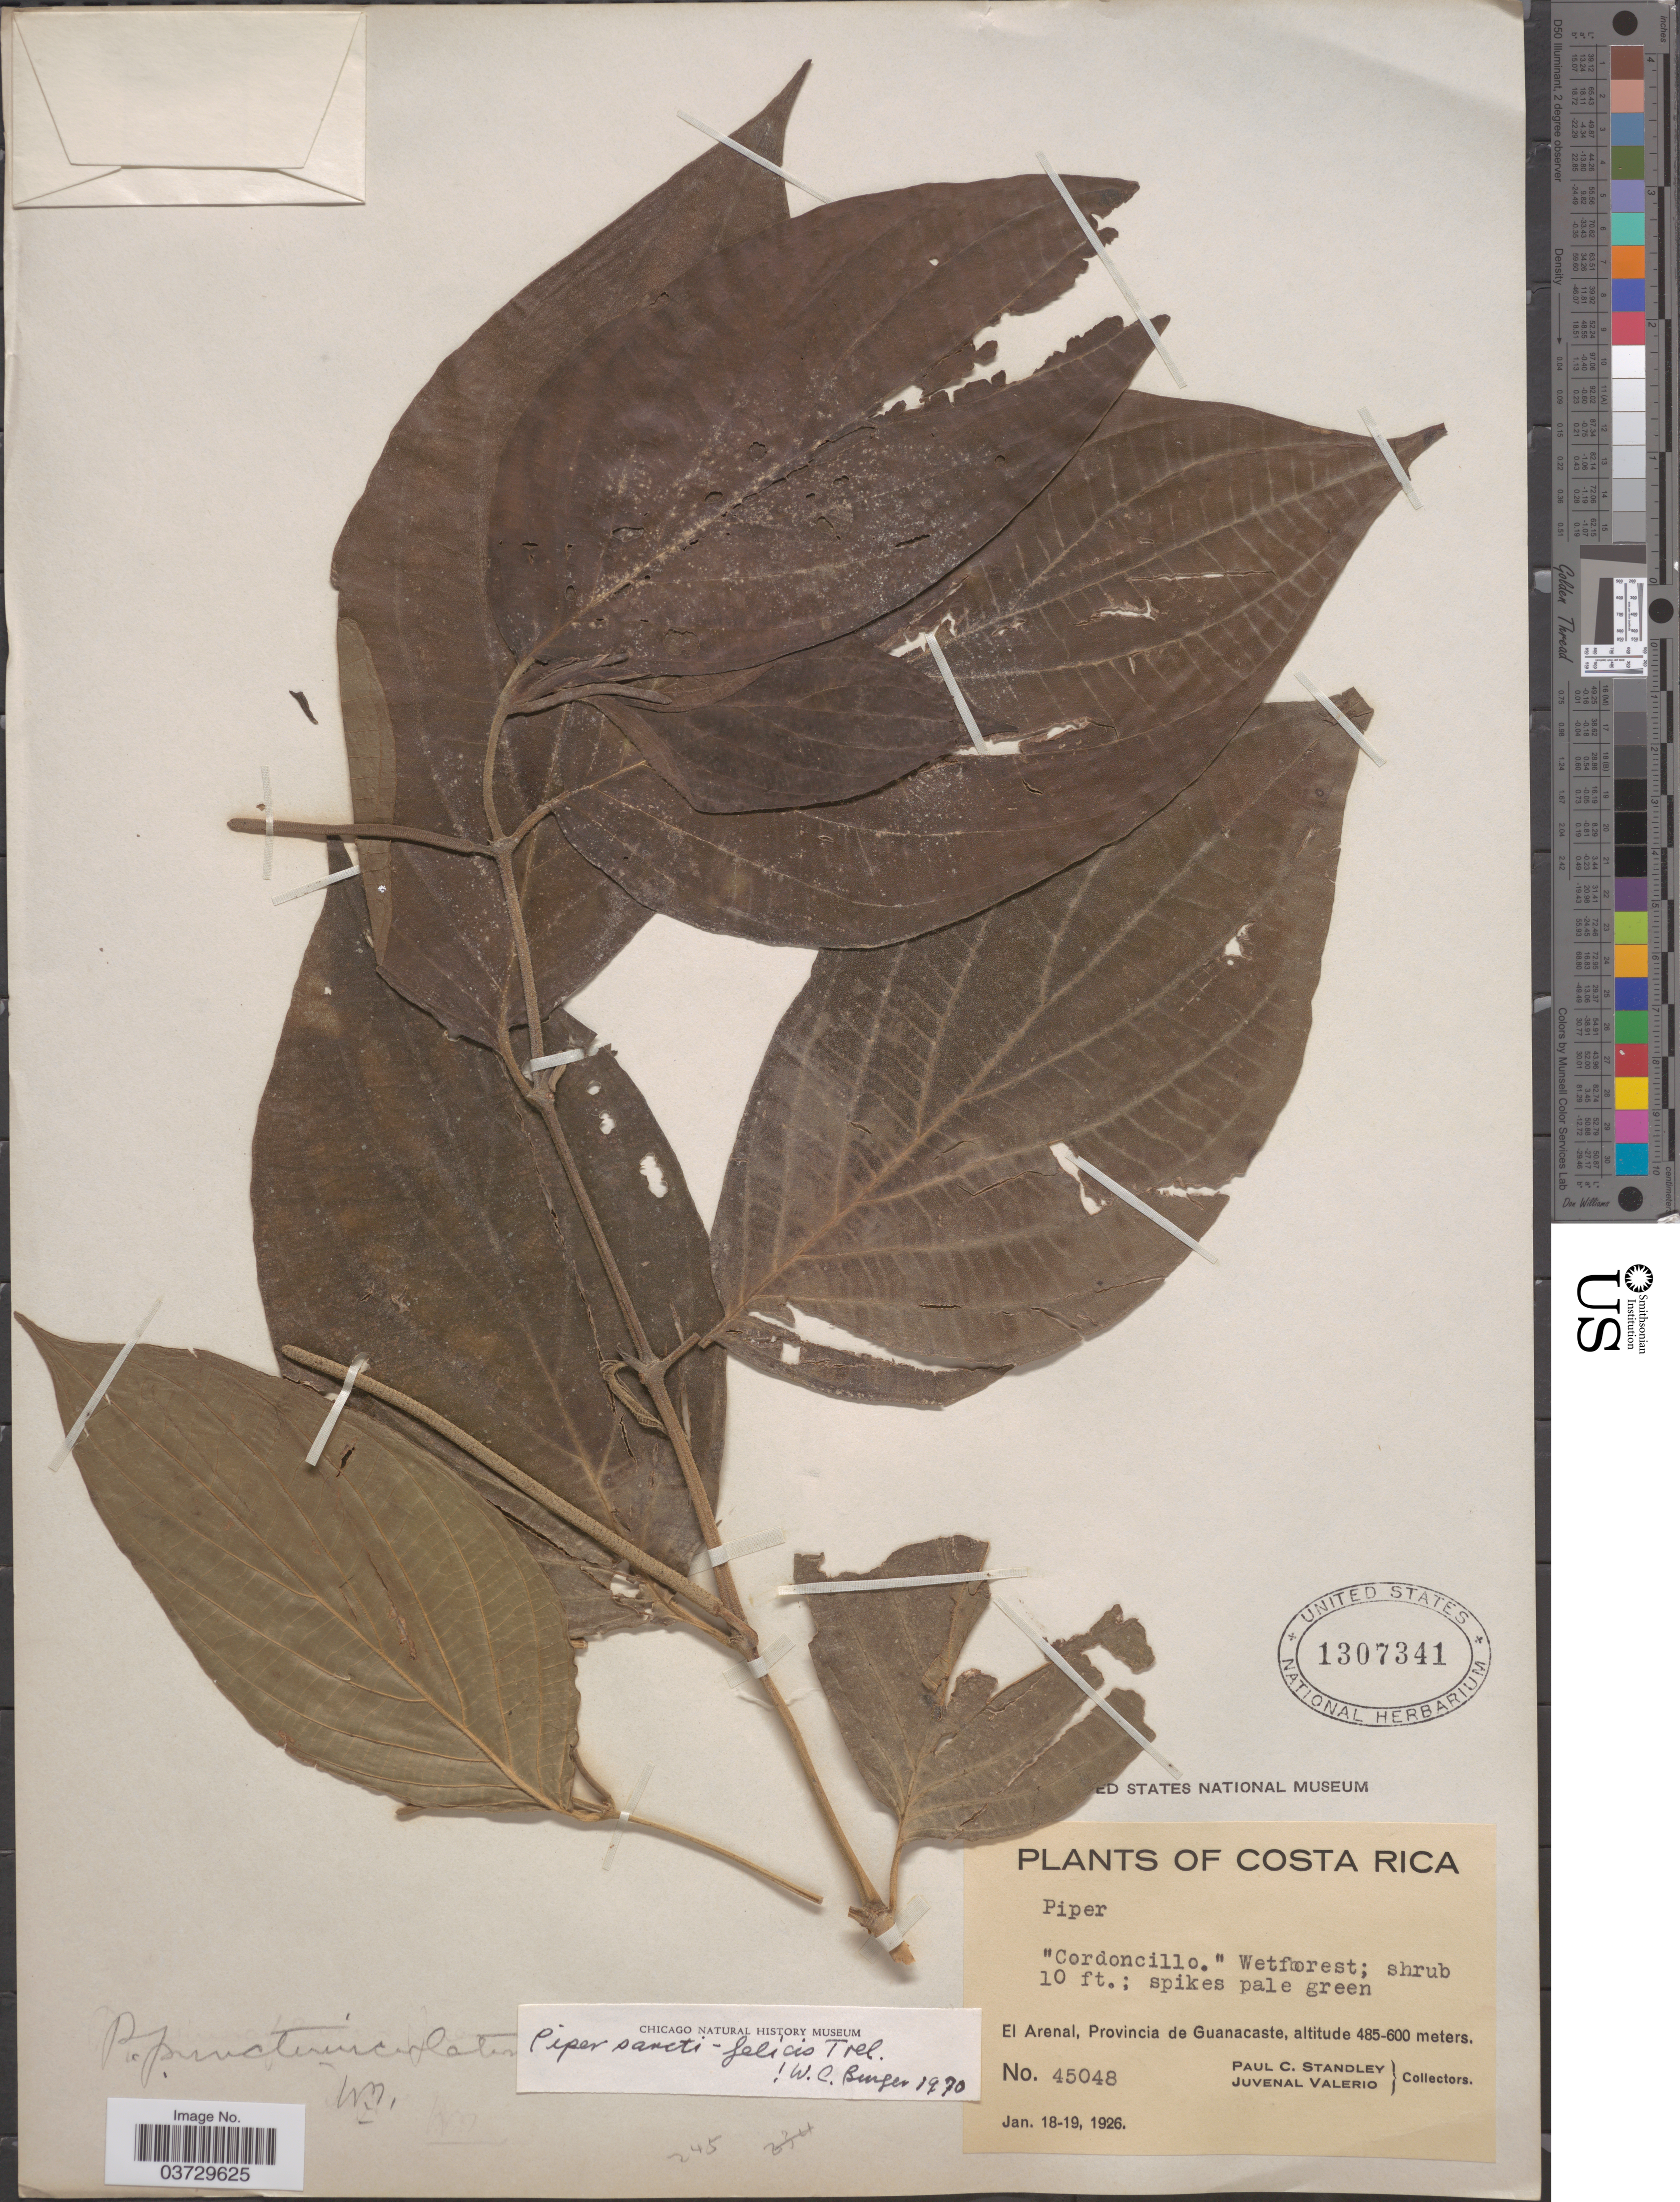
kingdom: Plantae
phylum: Tracheophyta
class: Magnoliopsida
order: Piperales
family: Piperaceae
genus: Piper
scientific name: Piper sancti-felicis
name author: Trel.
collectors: P. C. Standley & J. Valerio R.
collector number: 45048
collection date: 1926-01-18/1926-01-19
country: Costa Rica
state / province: Guanacaste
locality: El Arenal.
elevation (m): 485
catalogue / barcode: US 1307341